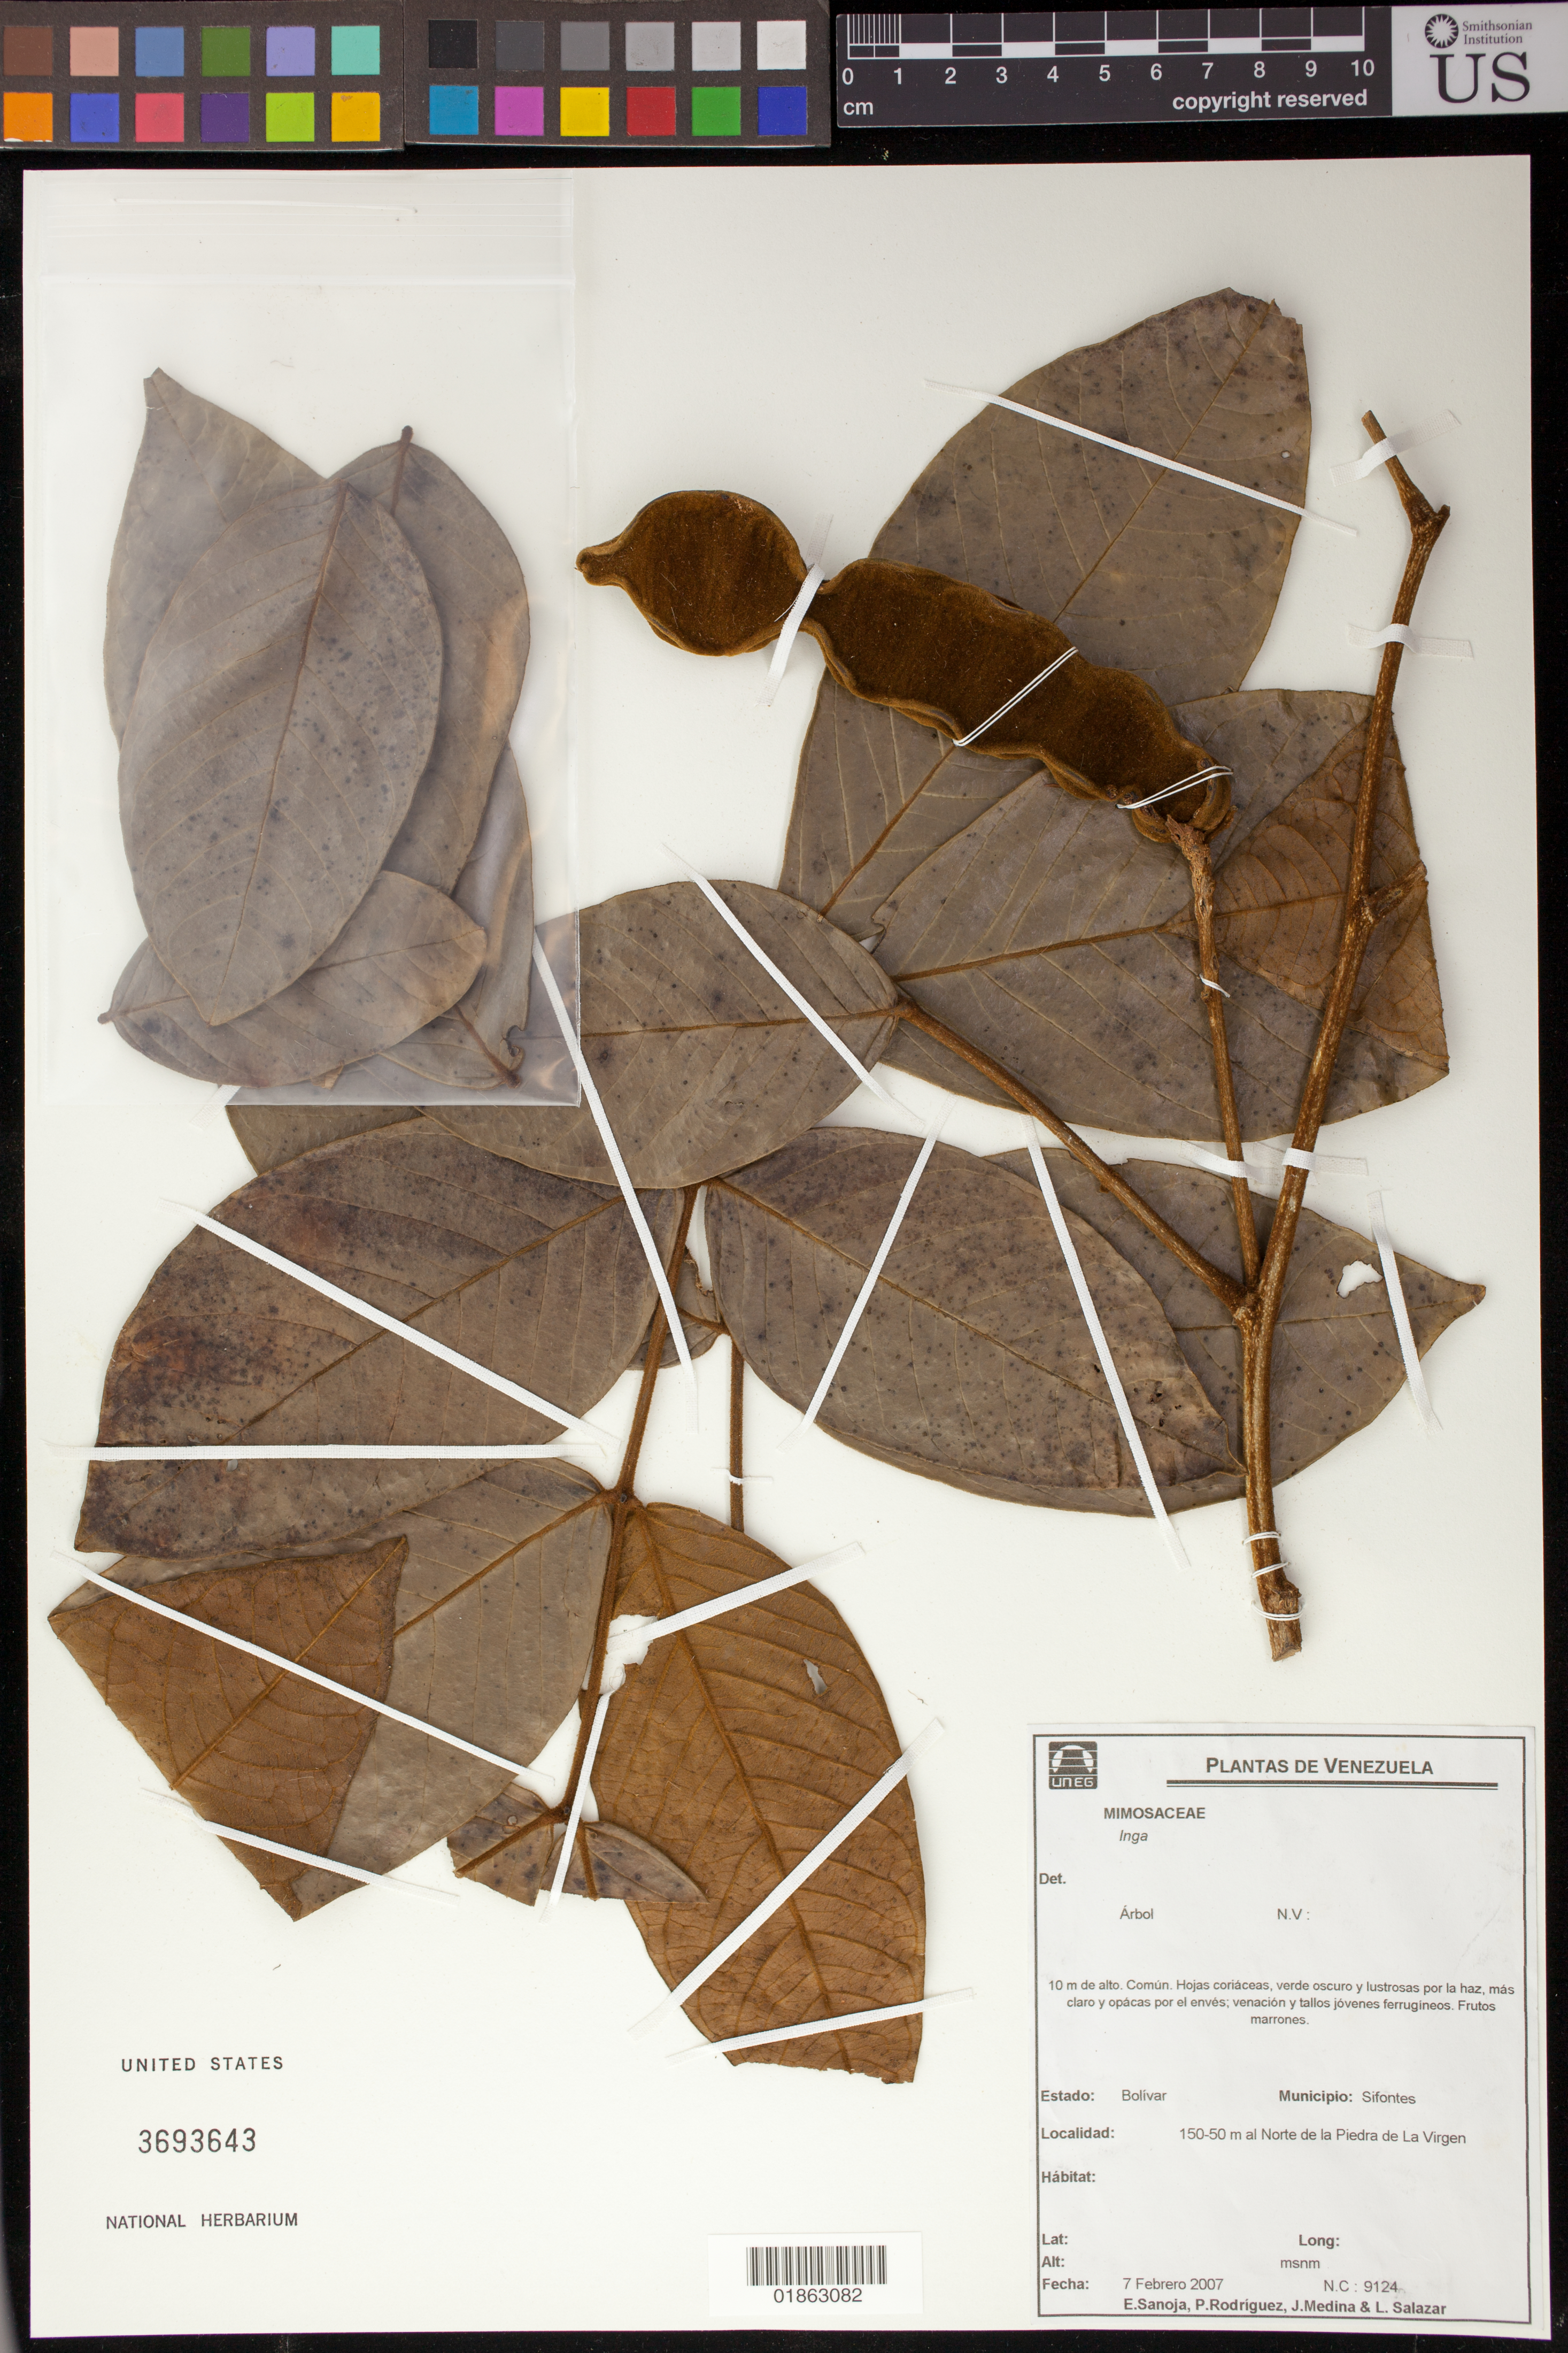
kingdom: Plantae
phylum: Tracheophyta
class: Magnoliopsida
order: Fabales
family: Fabaceae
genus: Inga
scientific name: Inga sp.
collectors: E. Sanoja, P. Rodriguez, J. Medina & L. Salazar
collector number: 9124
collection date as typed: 7 Febrero 2007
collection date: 2007-02-07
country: Venezuela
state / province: Bolívar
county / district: Sifontes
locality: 150-50 m al Norte de la Piedra de La Virgen.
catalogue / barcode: US 3693643